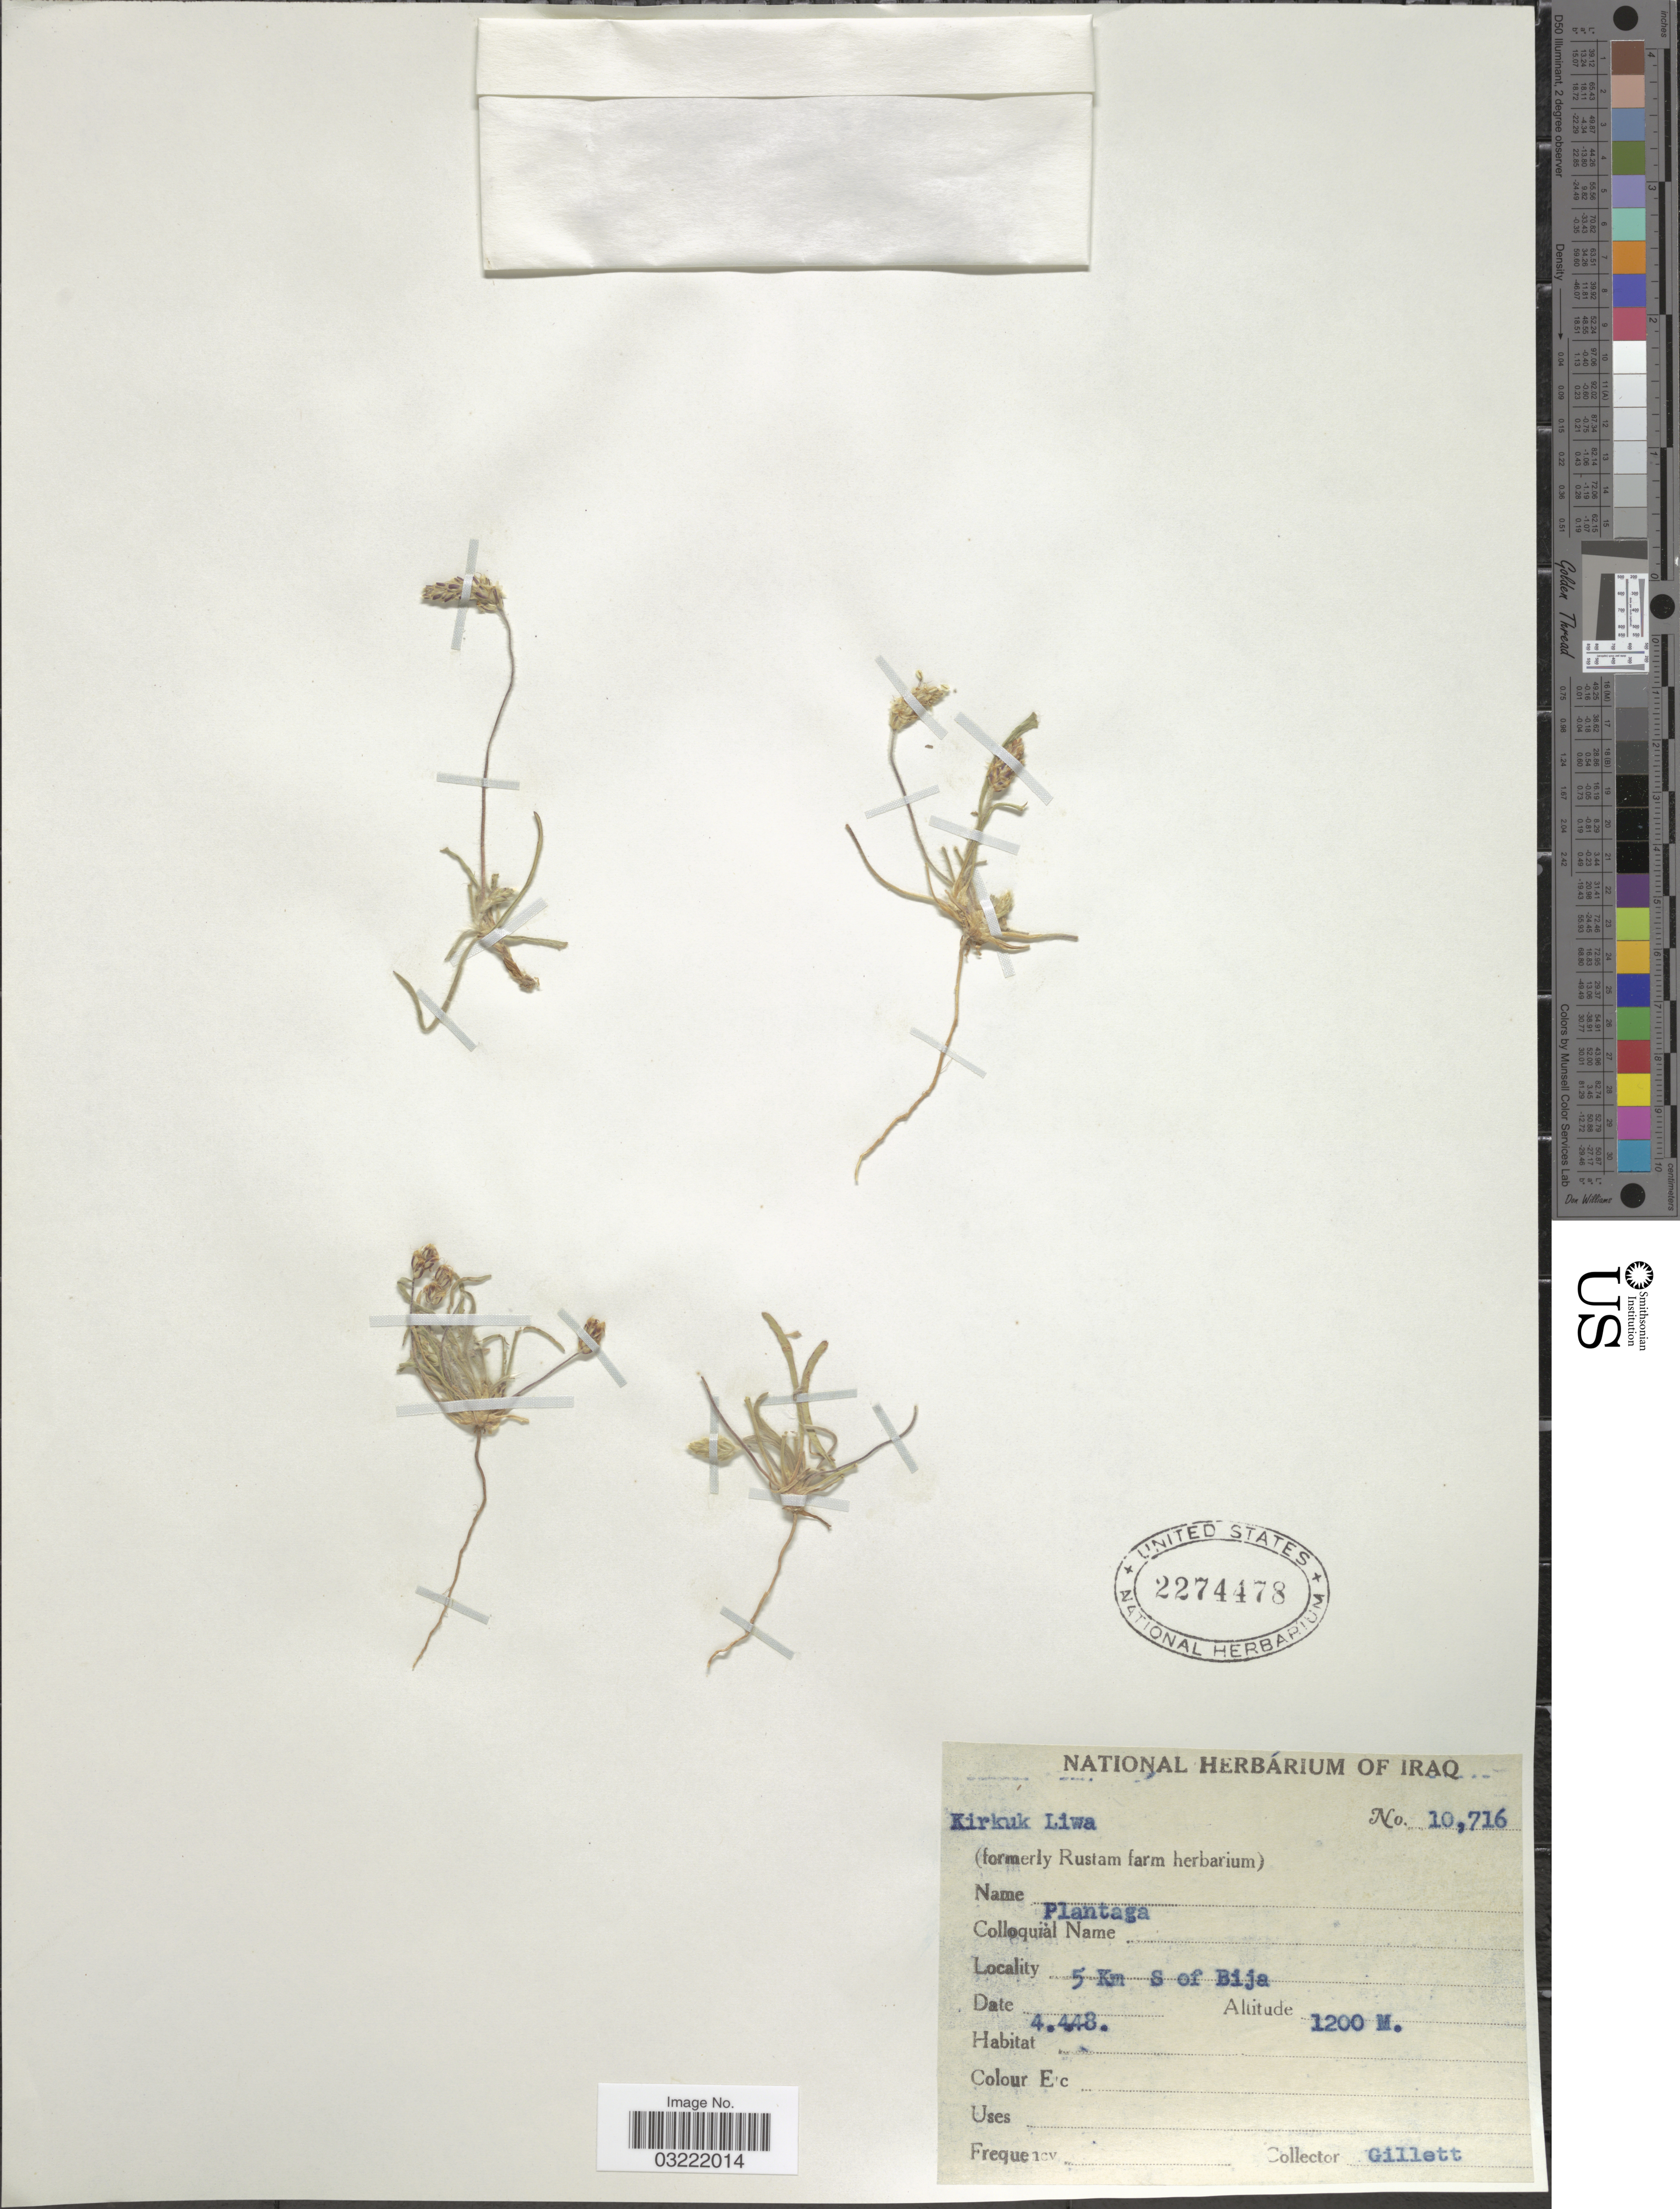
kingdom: Plantae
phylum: Tracheophyta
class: Magnoliopsida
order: Lamiales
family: Plantaginaceae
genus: Plantago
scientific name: Plantago cylindrica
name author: Forssk.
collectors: Gillett, --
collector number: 10716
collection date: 1948-04-04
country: Iraq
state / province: Kirkūk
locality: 5 Km S of Bija. Kirkuk Liwa.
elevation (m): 1200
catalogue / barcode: US 2274478